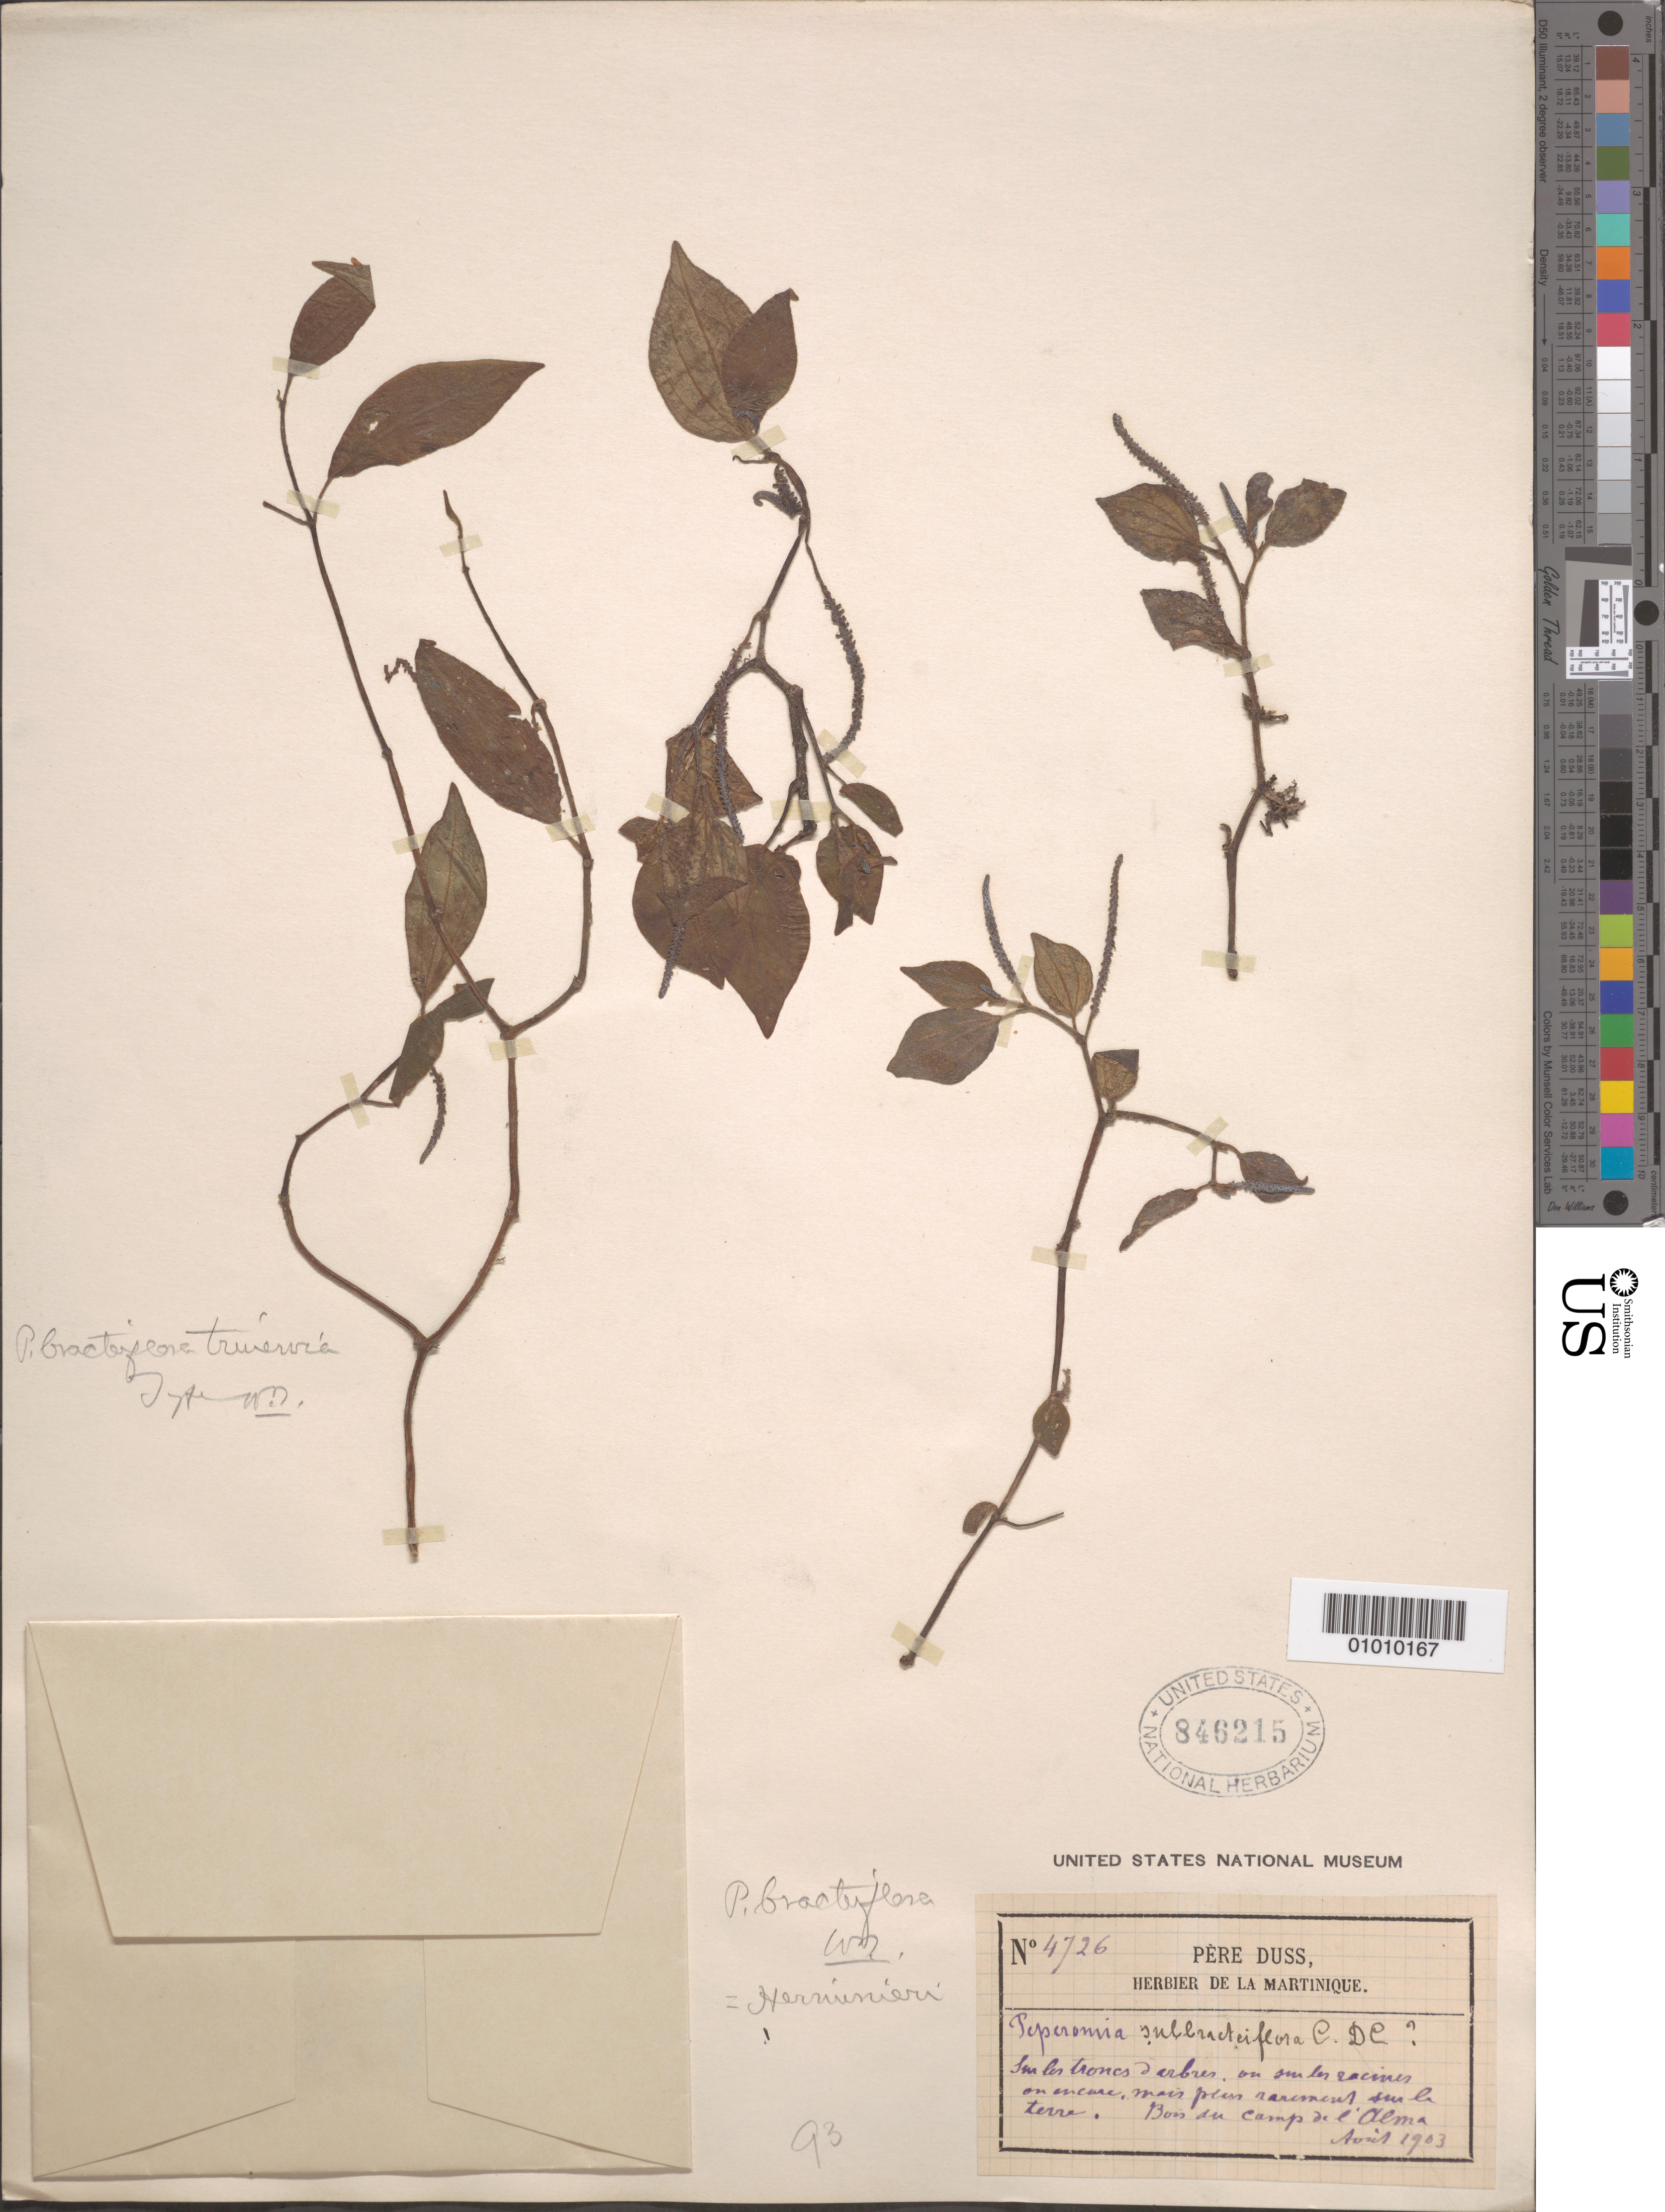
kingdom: Plantae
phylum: Tracheophyta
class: Magnoliopsida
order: Piperales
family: Piperaceae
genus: Peperomia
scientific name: Peperomia herminieri var. stigmatifera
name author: C. DC. in Urb.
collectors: Père Duss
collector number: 4726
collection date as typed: Apr 1903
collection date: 1903-04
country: Martinique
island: Martinique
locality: On a tree.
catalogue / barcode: US 846215